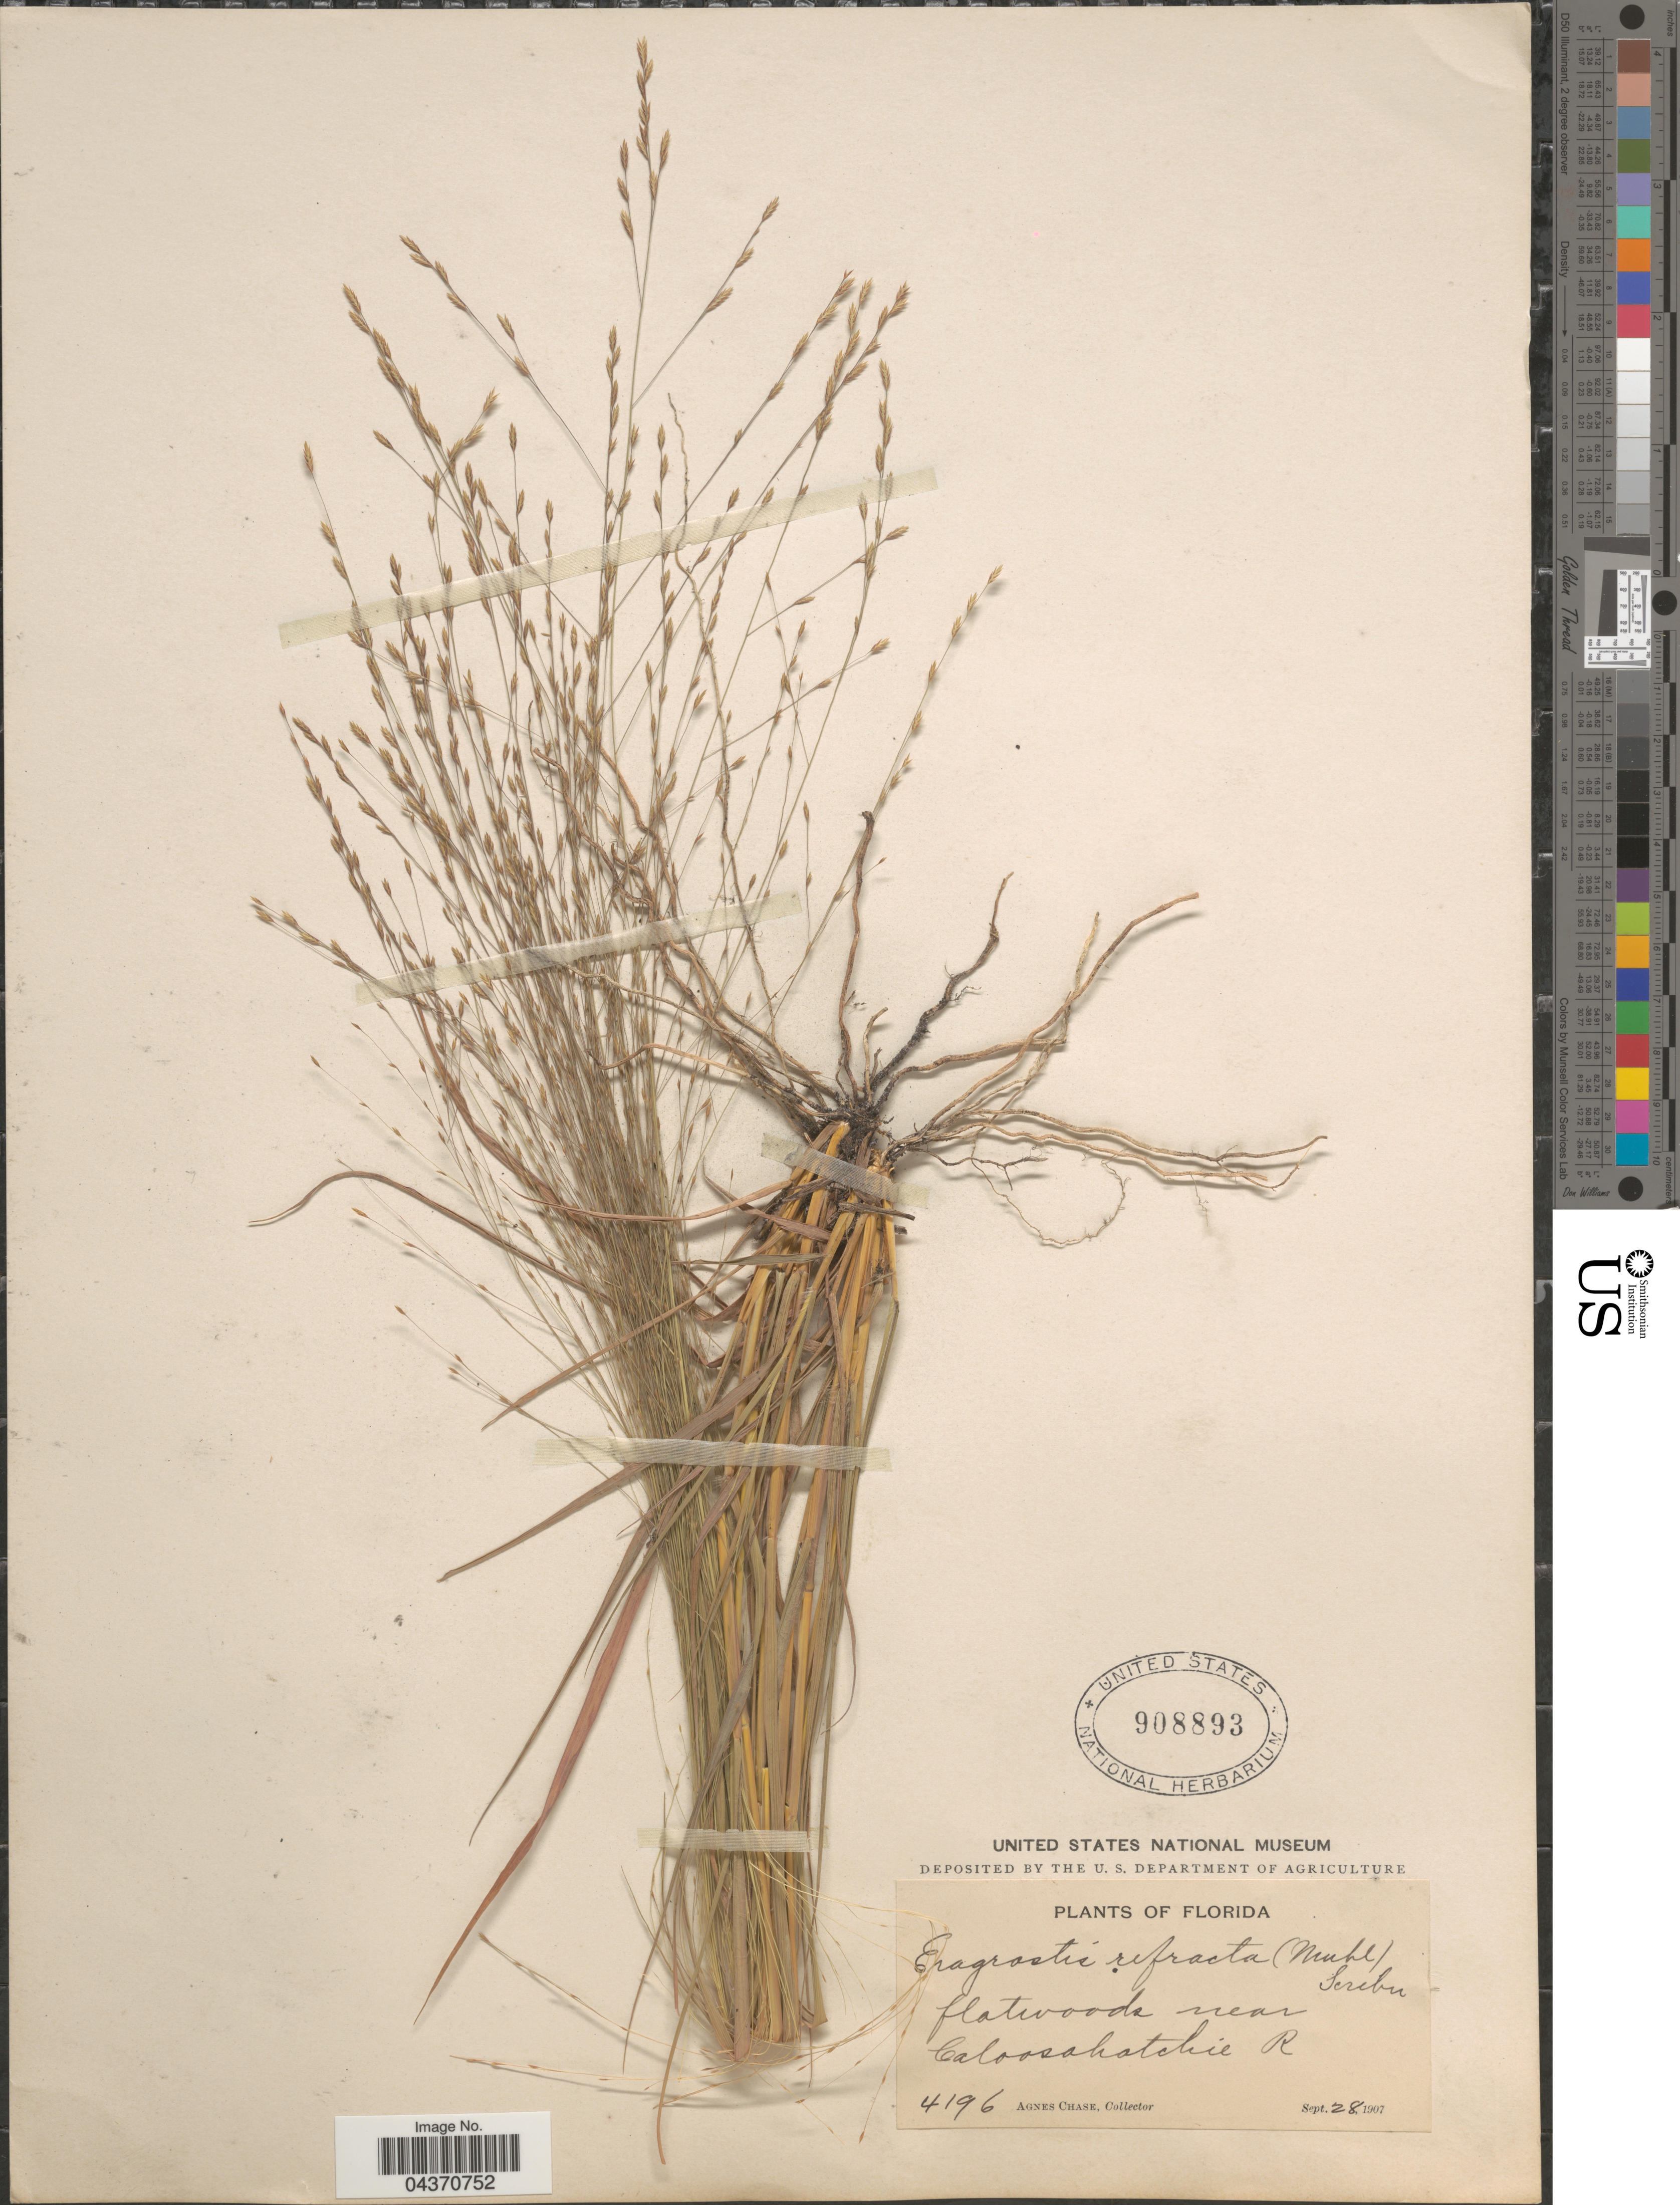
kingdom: Plantae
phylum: Tracheophyta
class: Liliopsida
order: Poales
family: Poaceae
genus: Eragrostis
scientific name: Eragrostis refracta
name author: (Muhl.) Scribn.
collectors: A. Chase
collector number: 4196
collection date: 1907-09-28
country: United States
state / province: Florida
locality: Flatwoods near Caloosahatchie R.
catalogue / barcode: US 908893